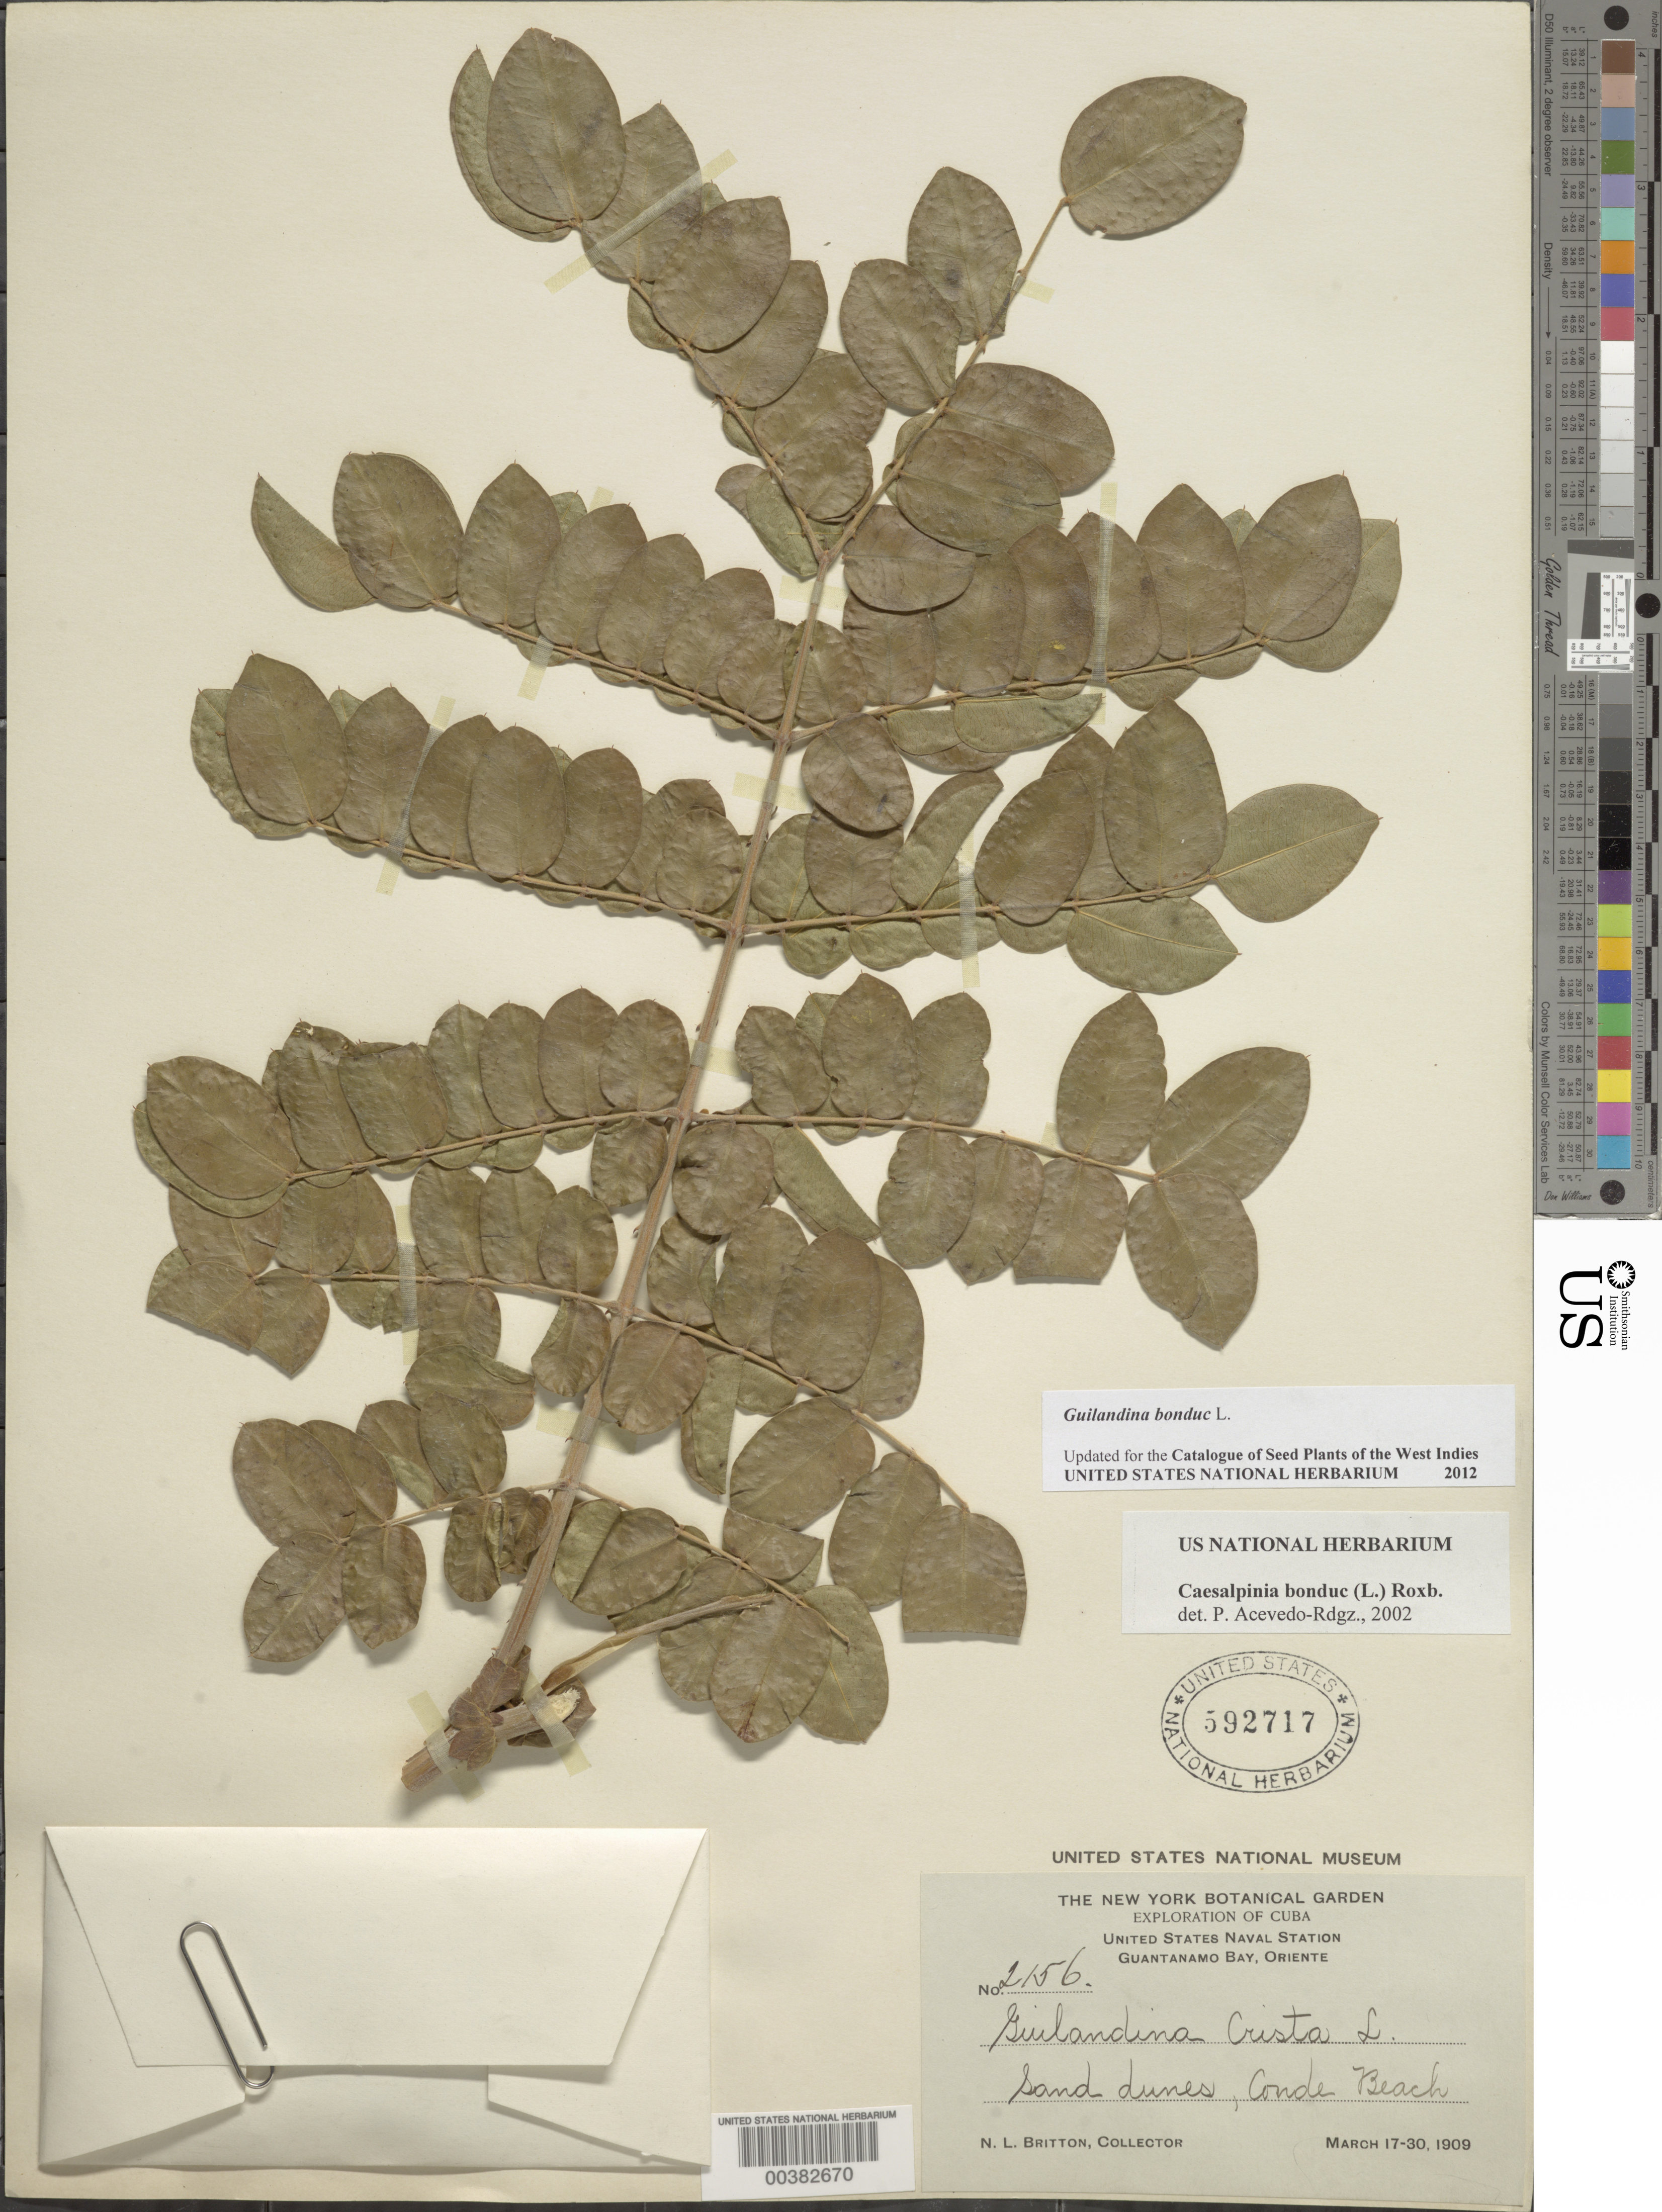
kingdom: Plantae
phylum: Tracheophyta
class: Magnoliopsida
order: Fabales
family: Fabaceae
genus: Guilandina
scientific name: Guilandina bonduc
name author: L.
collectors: N. Britton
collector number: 2156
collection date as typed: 17 Mar 1909 to 30 Mar 1909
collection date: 1909-03-17/1909-03-30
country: Cuba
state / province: Oriente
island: Greater Antilles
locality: Conde beach, guantanamo bay, u.s. naval station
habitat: Sand dunes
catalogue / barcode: US 592717